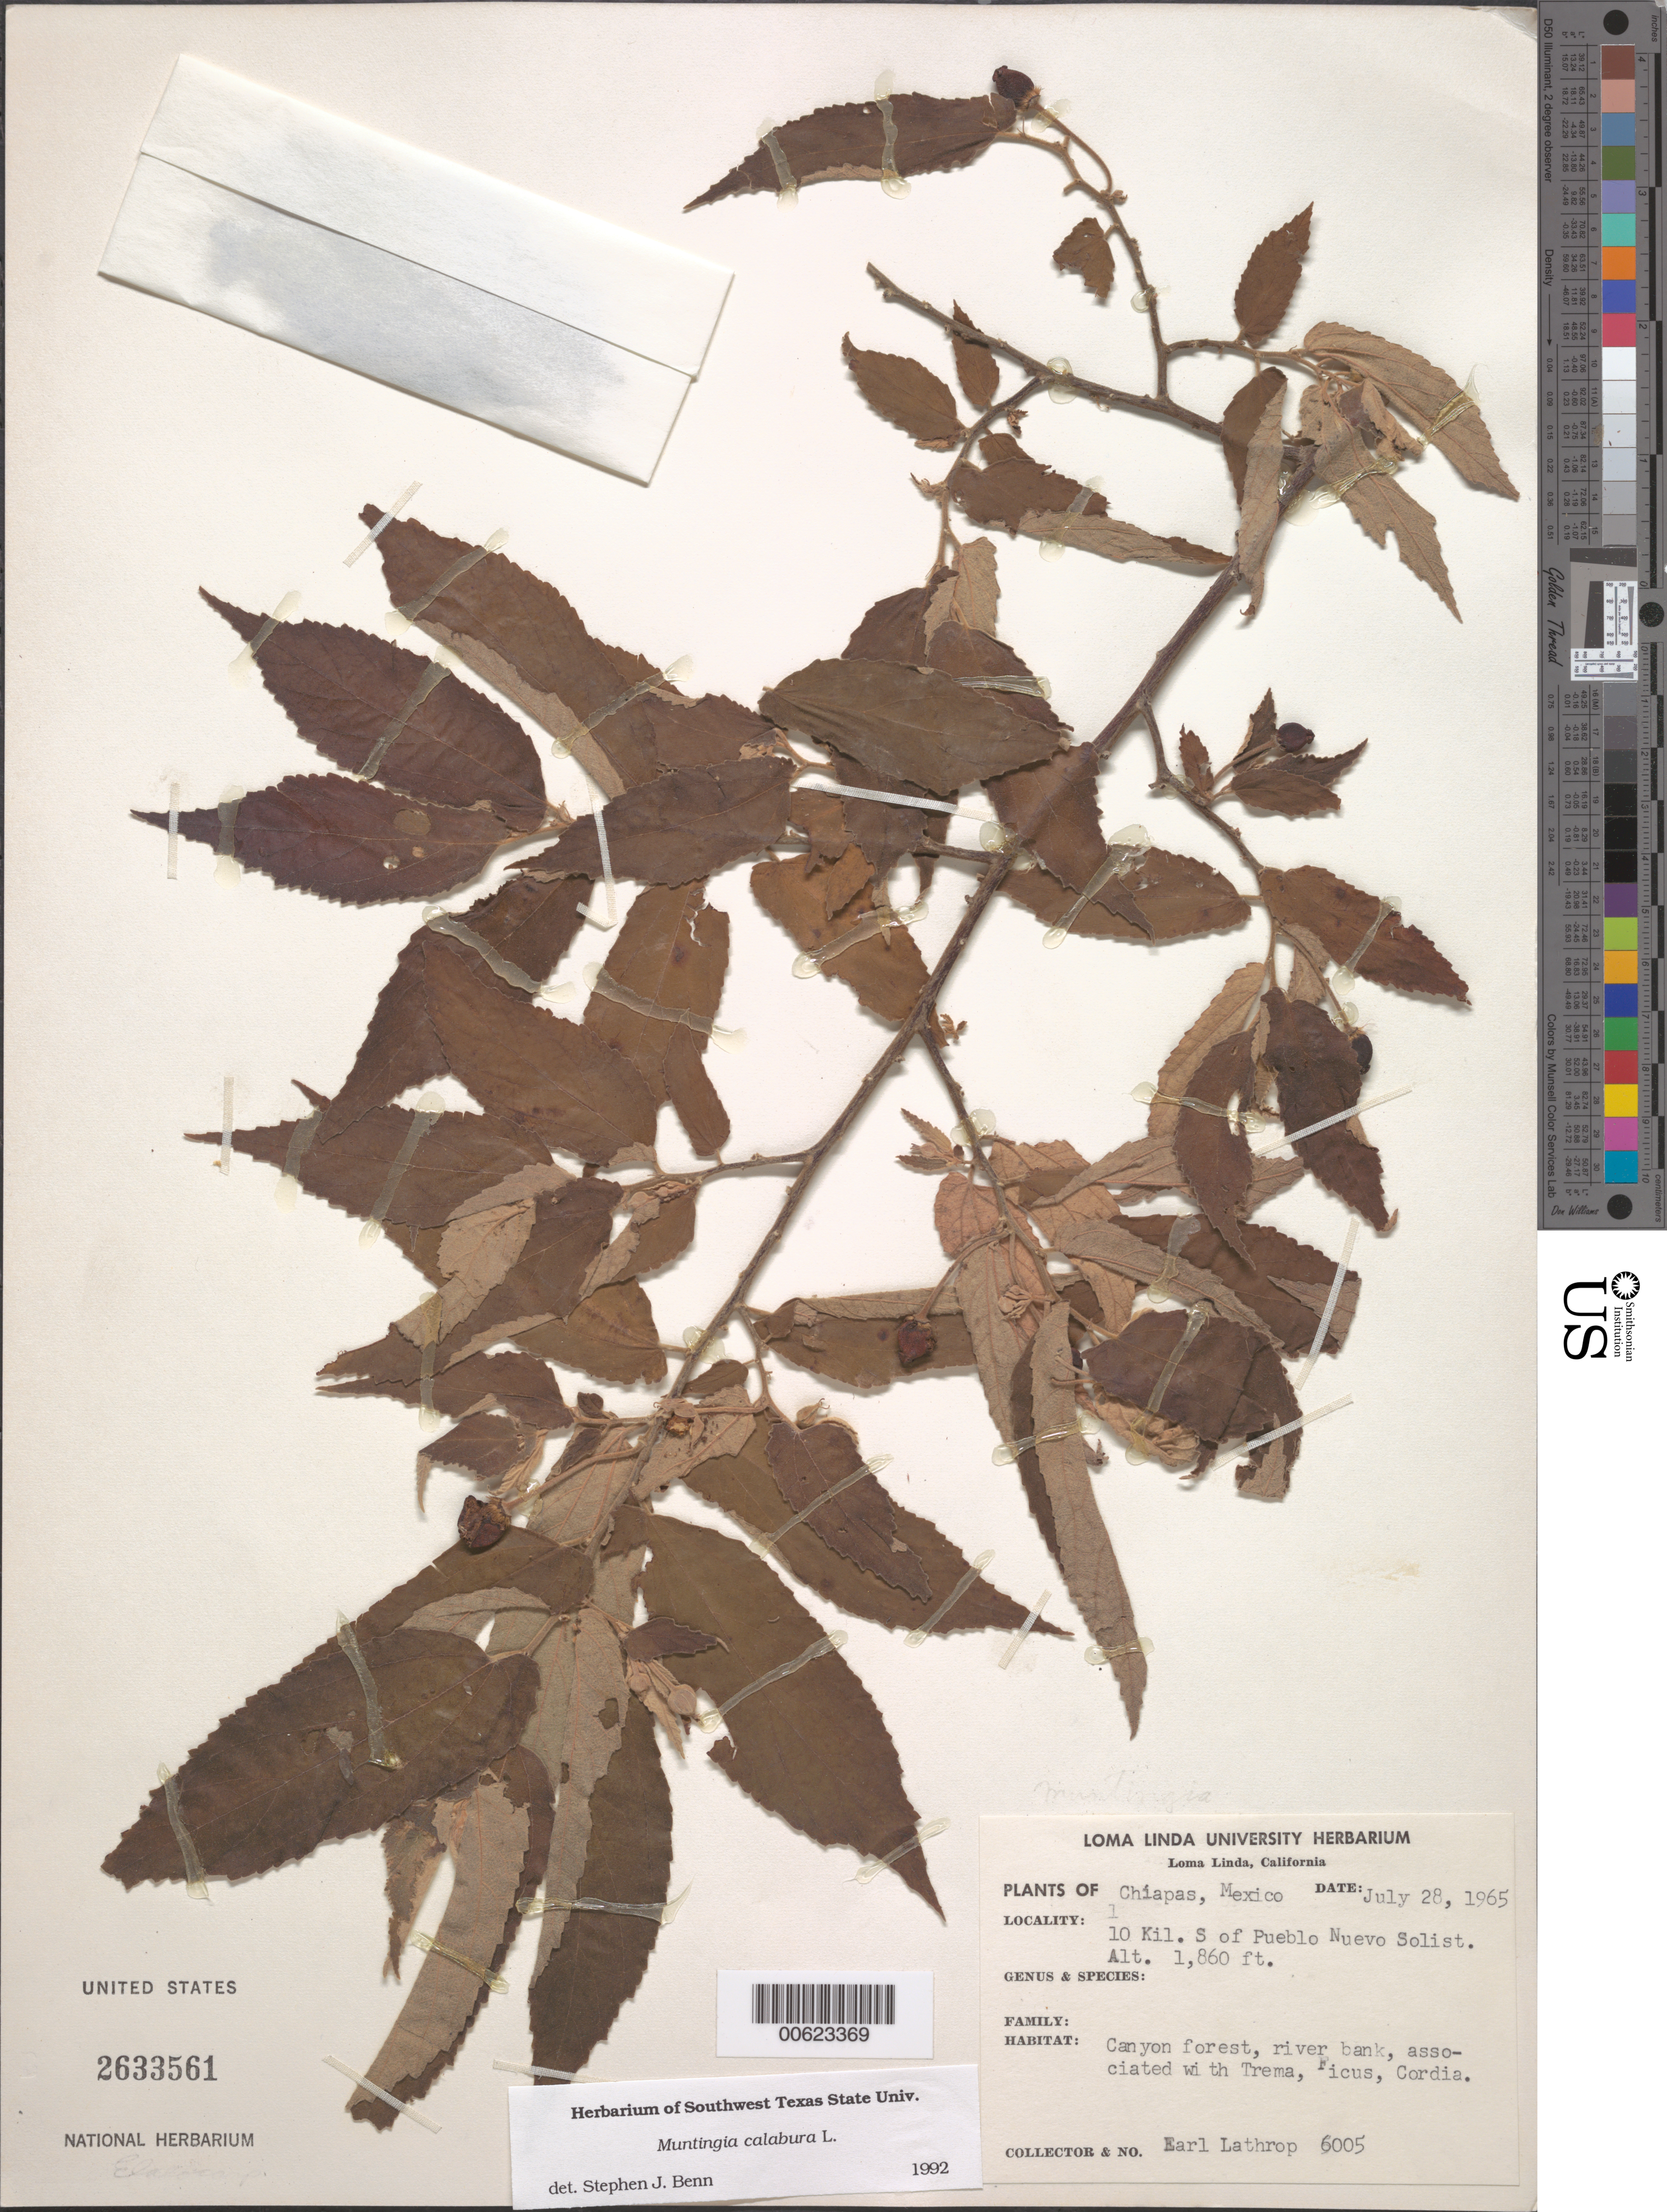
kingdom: Plantae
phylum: Tracheophyta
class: Magnoliopsida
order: Malvales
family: Muntingiaceae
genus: Muntingia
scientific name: Muntingia calabura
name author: L.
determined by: Benn, S. J.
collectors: E. W. Lathrop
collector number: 6005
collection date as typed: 28 Jul 1965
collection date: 1965-07-28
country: Mexico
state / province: Chiapas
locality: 10 km S of Pueblo Nuevo Solistahuacán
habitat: Canyon forest, riverbank assoc. with Trema, Ficus, Cordia.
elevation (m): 567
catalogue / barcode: US 2633561